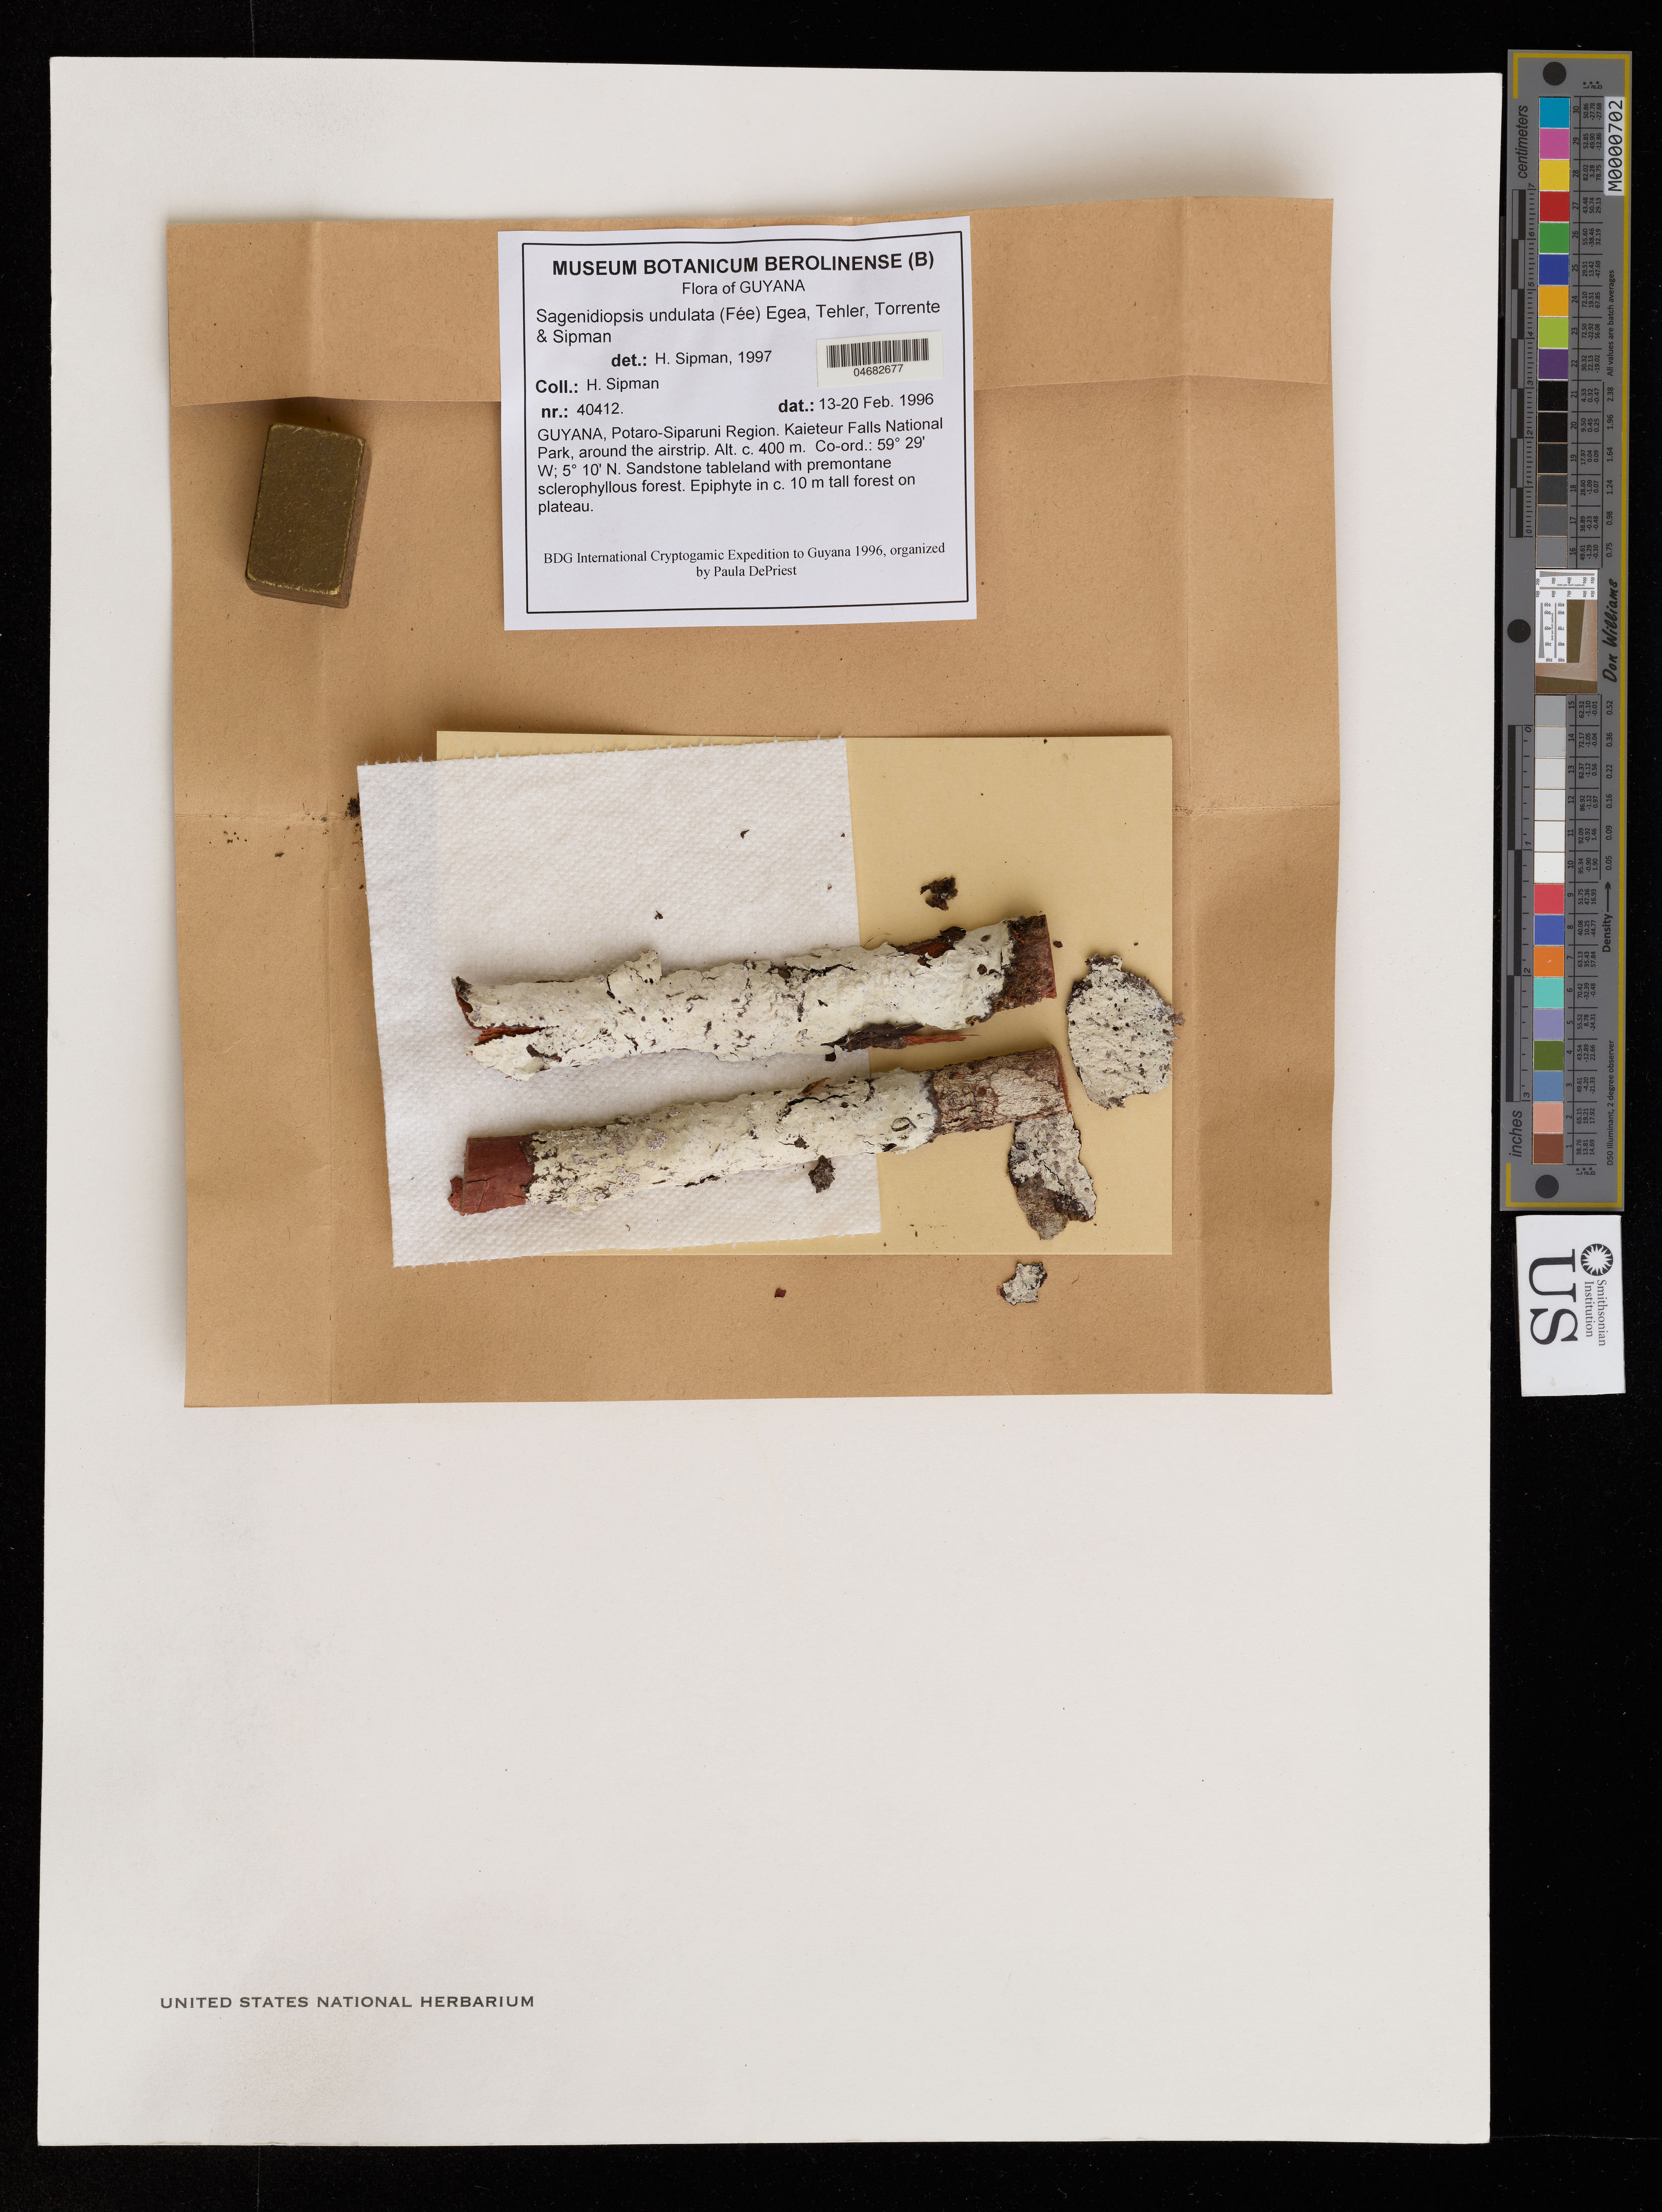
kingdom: Fungi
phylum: Ascomycota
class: Arthoniomycetes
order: Arthoniales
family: Roccellaceae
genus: Sagenidiopsis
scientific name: Sagenidiopsis undulata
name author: (Fée) Egea et al.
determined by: Sipman, H.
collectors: H. Sipman et al.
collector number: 40412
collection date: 1996-02-13/1996-02-20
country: Guyana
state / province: Potaro-Siparuni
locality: Latinoamericana. Potaro-Siparuni Region. Kaieteur Falls National Park, around the airstrip.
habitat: Sandstone tableland with premontane sclerophyllous forest. In c. 10 m tall forest on plateau.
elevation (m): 400